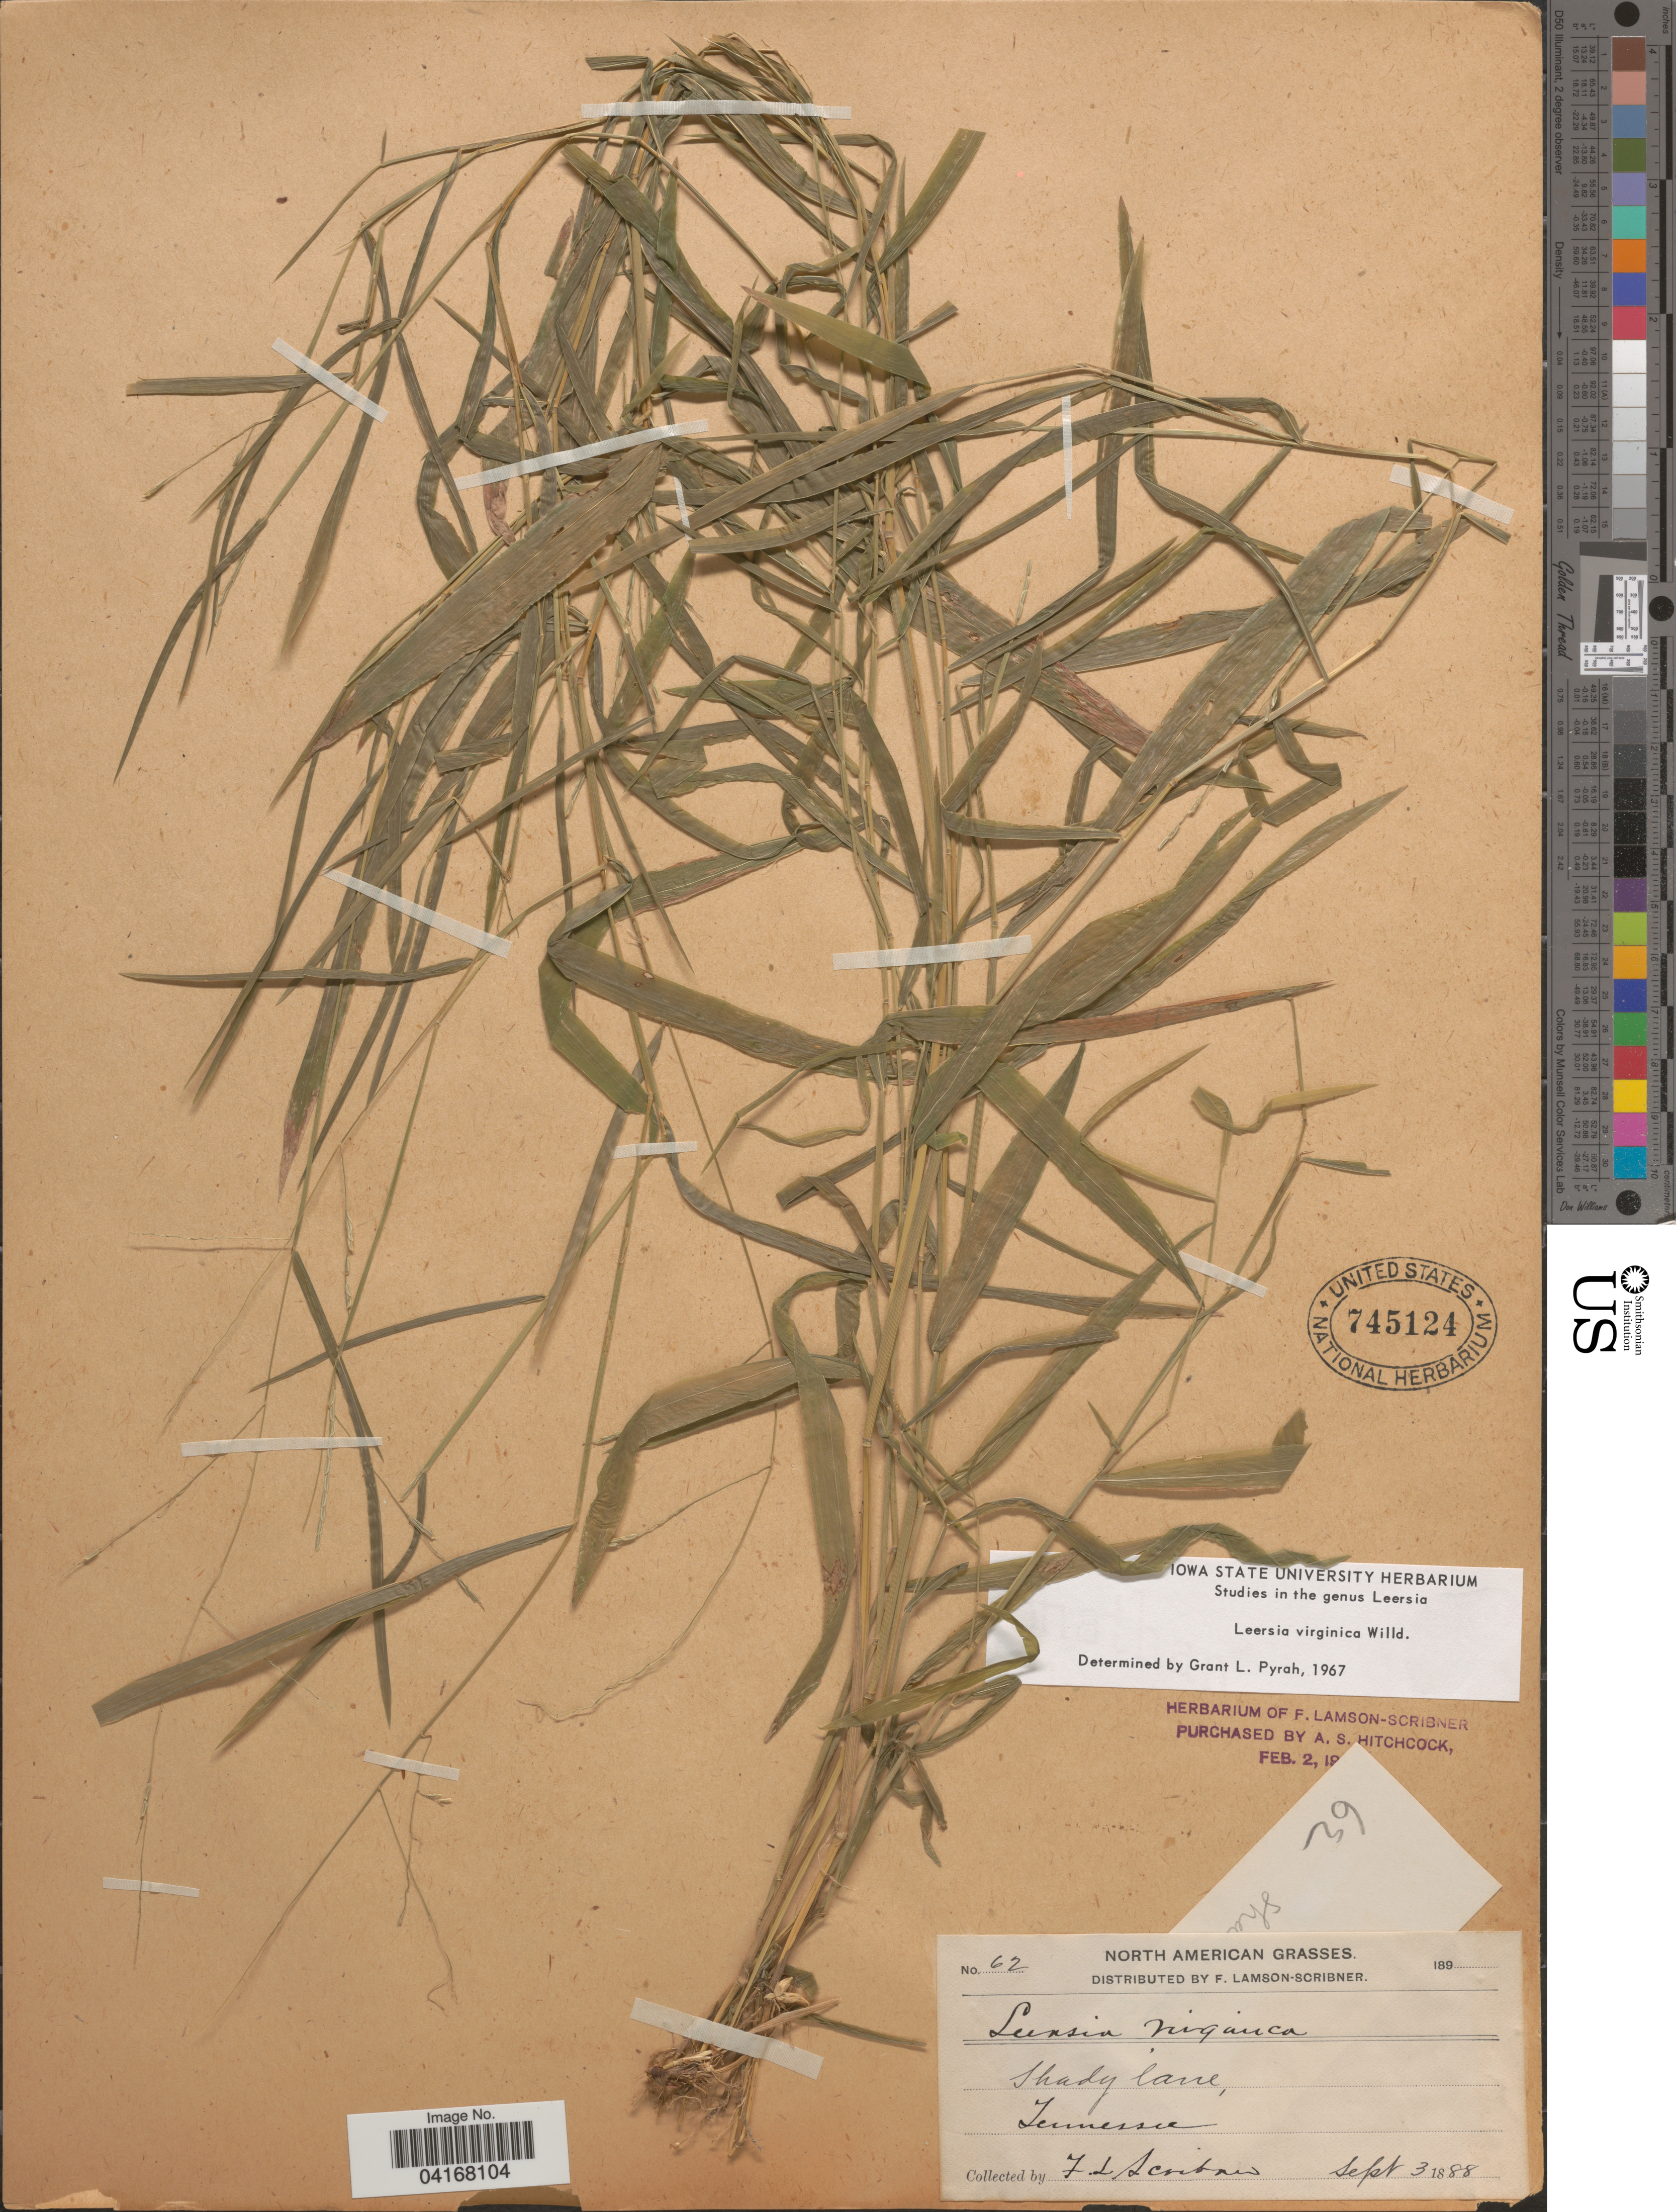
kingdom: Plantae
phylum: Tracheophyta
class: Liliopsida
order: Poales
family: Poaceae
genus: Leersia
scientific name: Leersia virginica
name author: Willd.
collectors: F. Lamson-Scribner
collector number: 62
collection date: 1888-09-03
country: United States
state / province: Tennessee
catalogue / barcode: US 745124